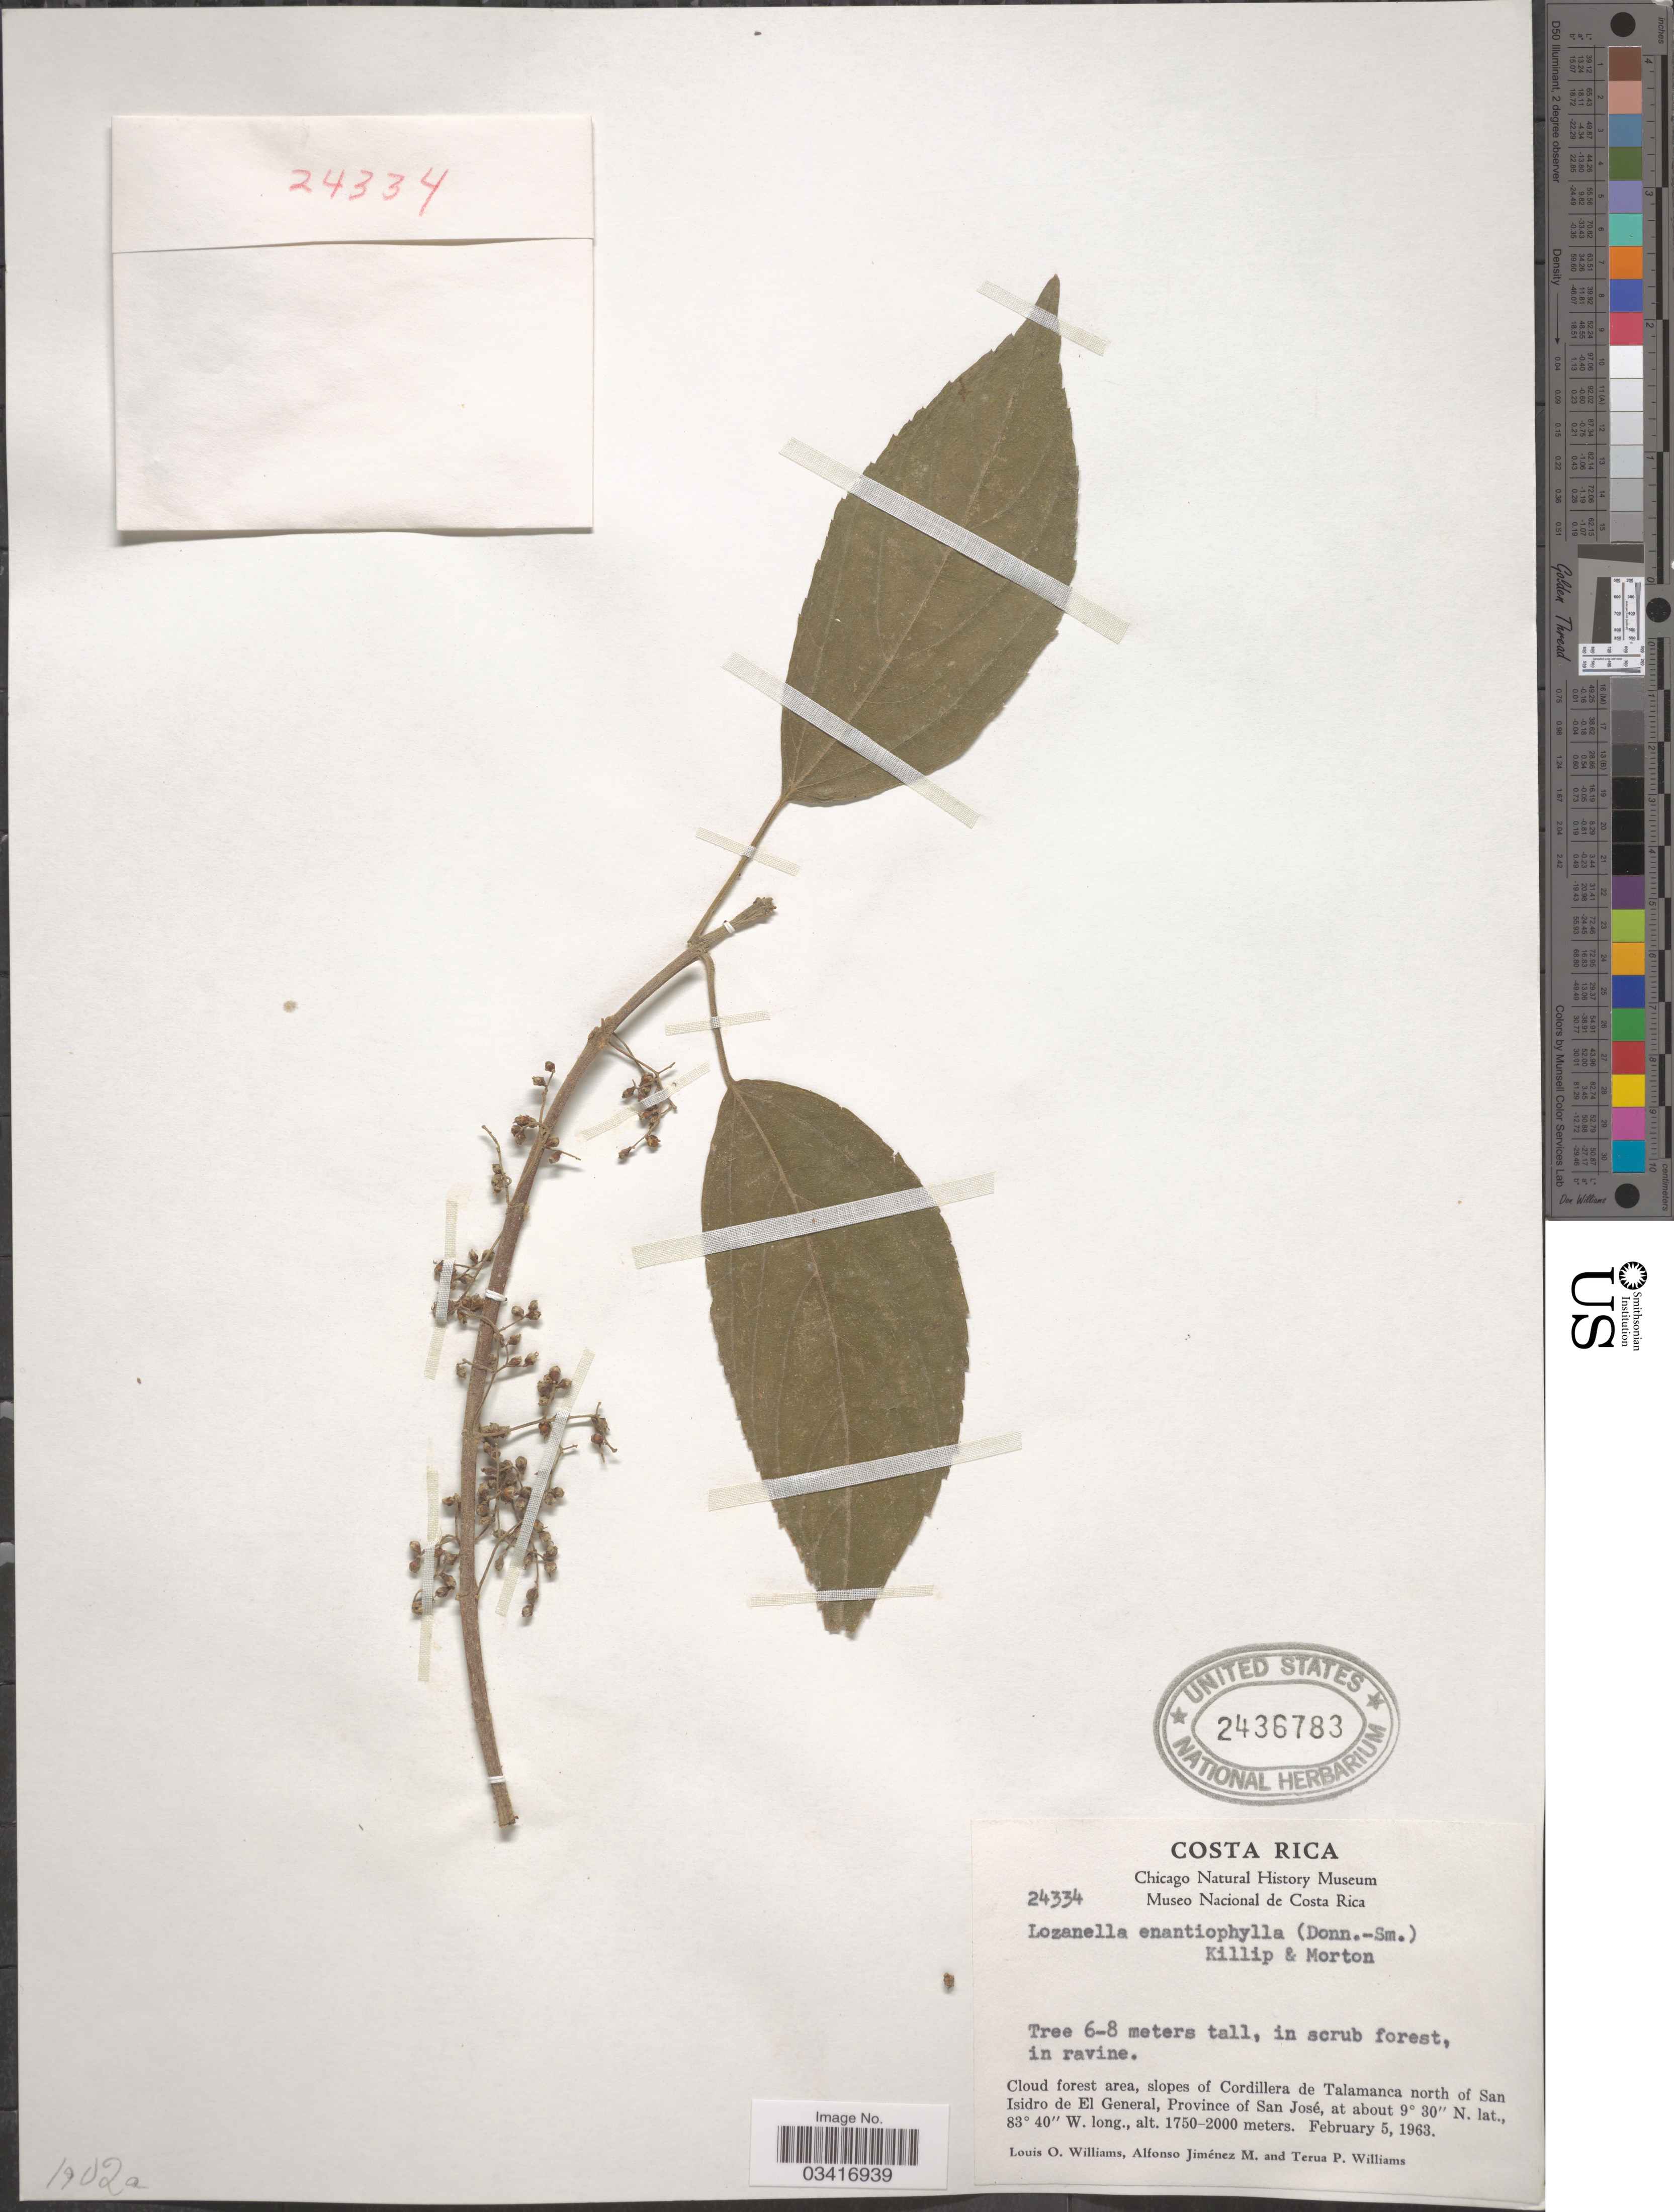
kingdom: Plantae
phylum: Tracheophyta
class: Magnoliopsida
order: Rosales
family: Cannabaceae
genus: Lozanella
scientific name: Lozanella enantiophylla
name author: (Donn. Sm.) Killip & C.V. Morton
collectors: L. O. Williams, A. Jimenez M. & T. Williams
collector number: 24334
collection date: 1963-02-05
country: Costa Rica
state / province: San José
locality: Cloud forest area, slopes of Cordillera de Talamanca north of San Isidro de El General.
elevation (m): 1750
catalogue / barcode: US 2436783